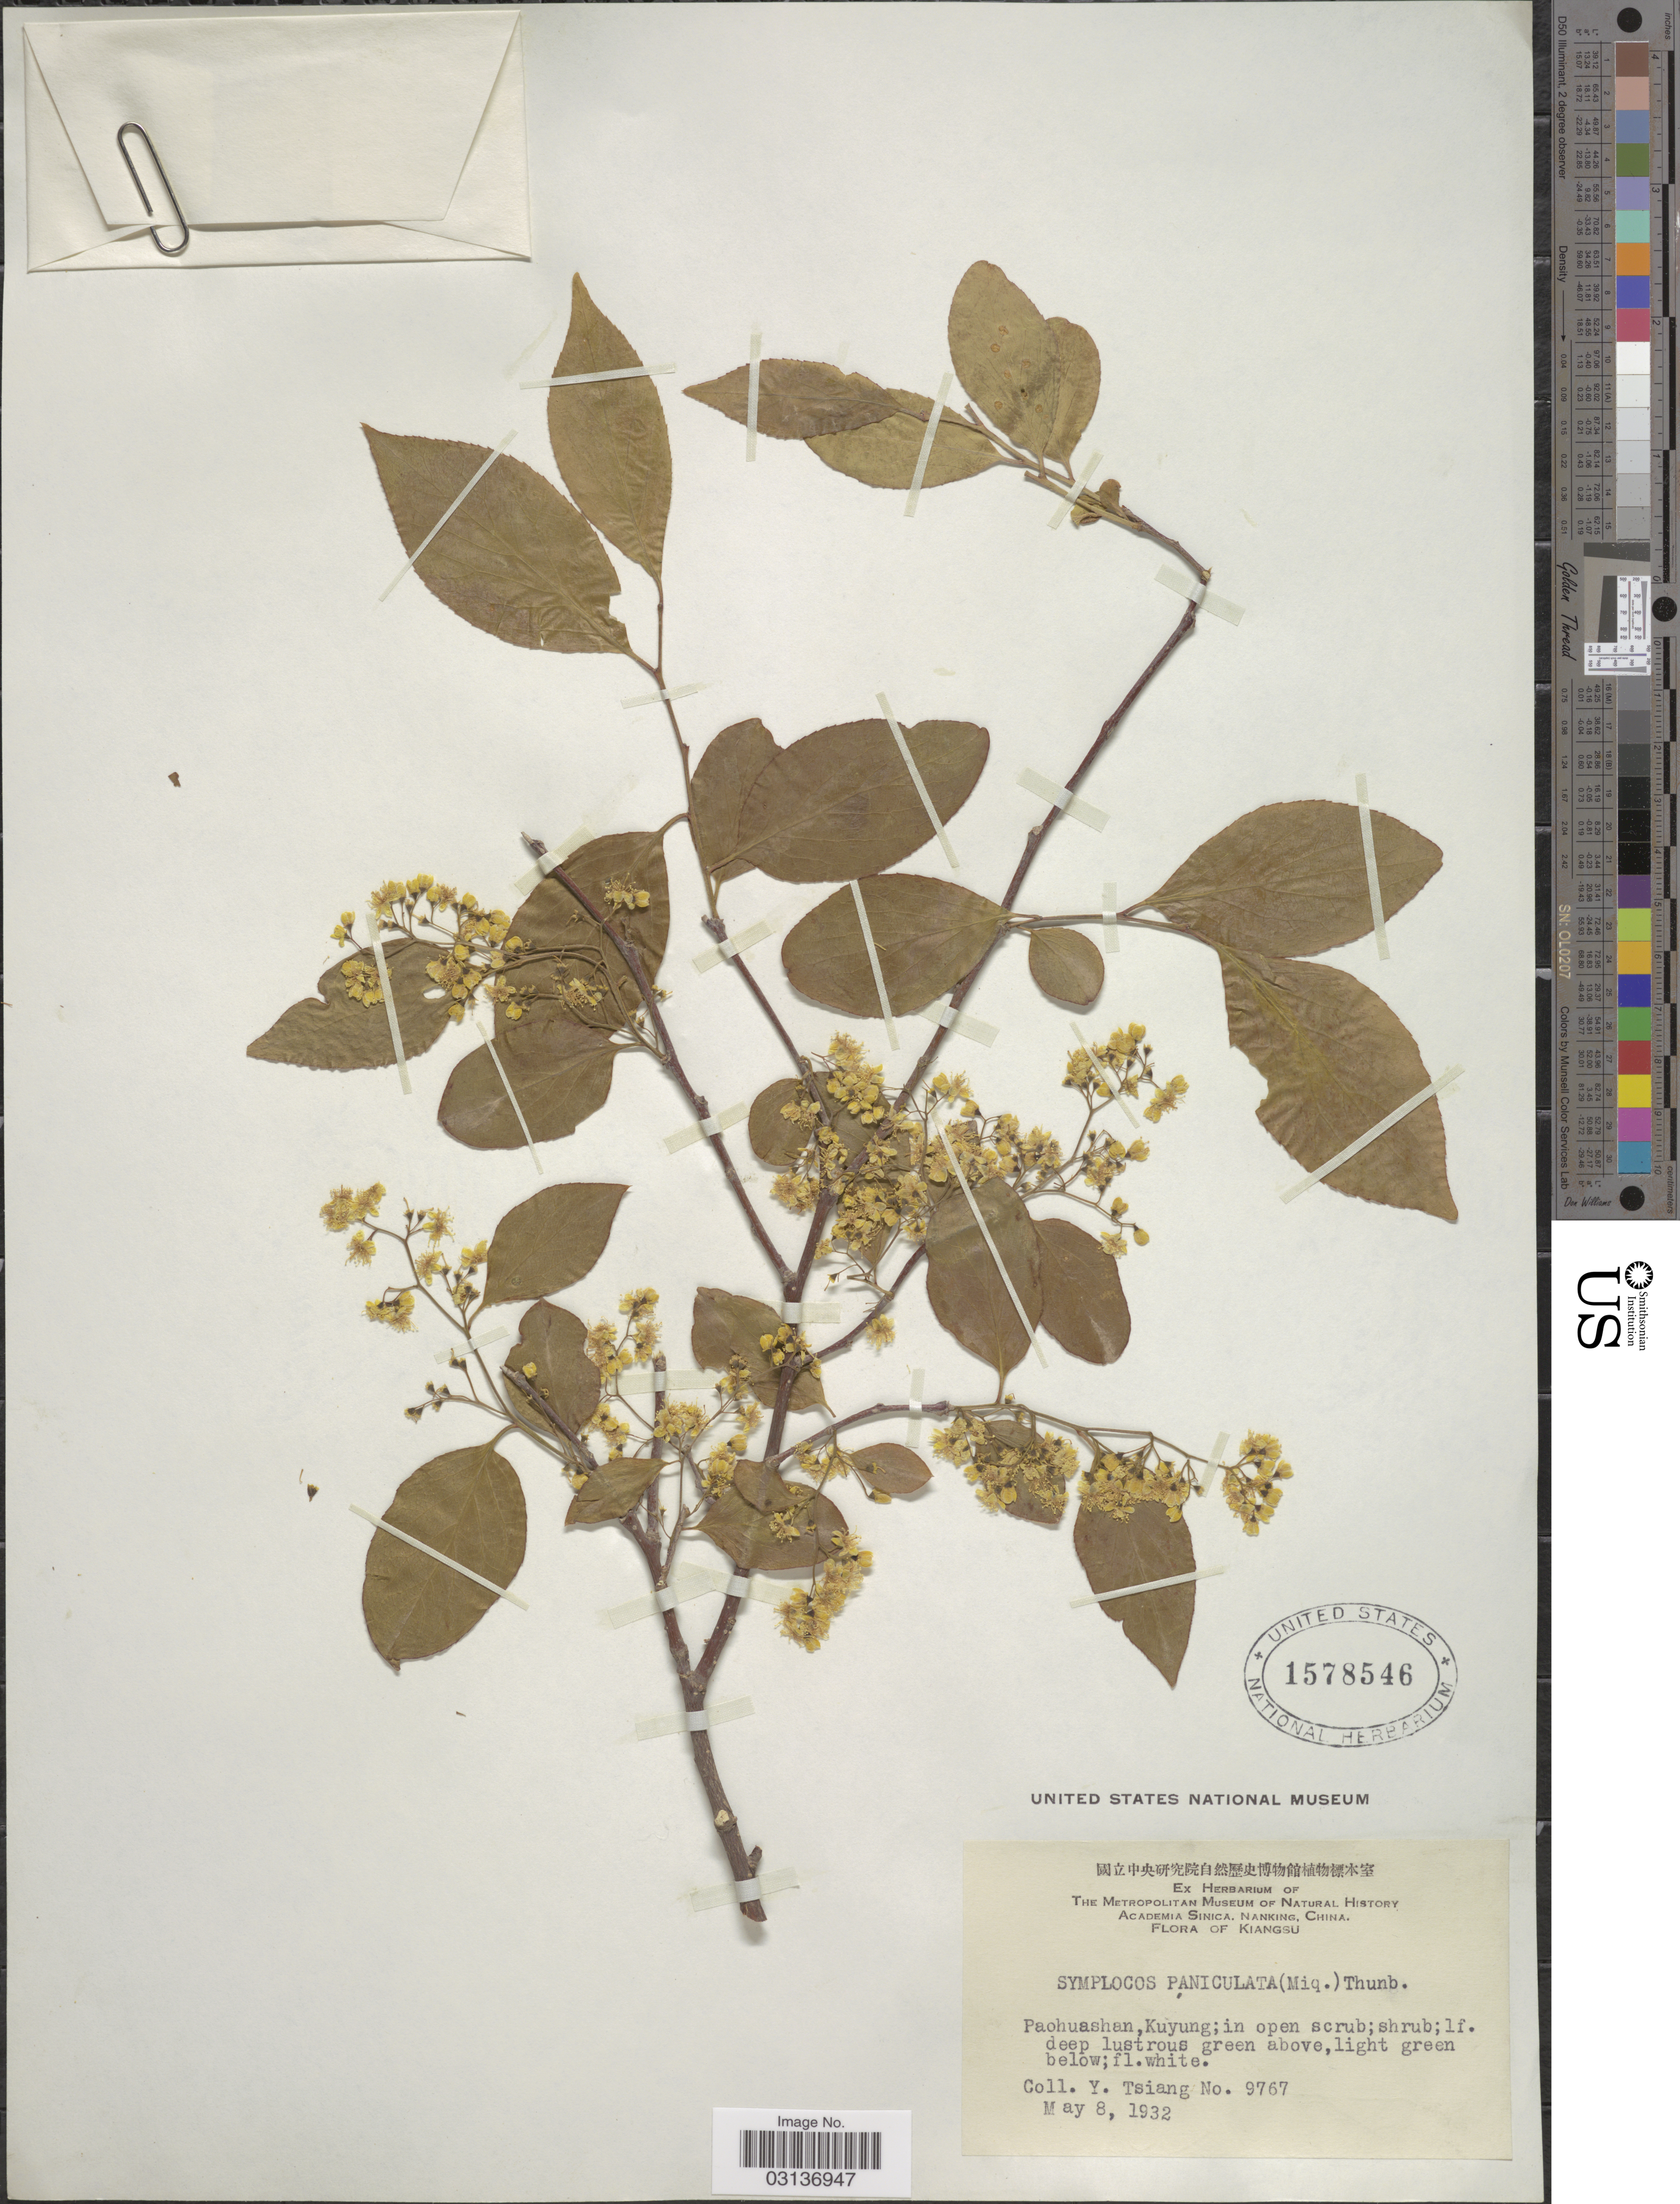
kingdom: Plantae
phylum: Tracheophyta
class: Magnoliopsida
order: Ericales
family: Symplocaceae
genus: Symplocos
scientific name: Symplocos paniculata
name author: Miq.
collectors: Y. Tsiang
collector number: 9767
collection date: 1932-05-08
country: China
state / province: Jiangsu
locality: Kiangsu. Paohuashan, Kuyung; in open scrub.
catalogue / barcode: US 1578546